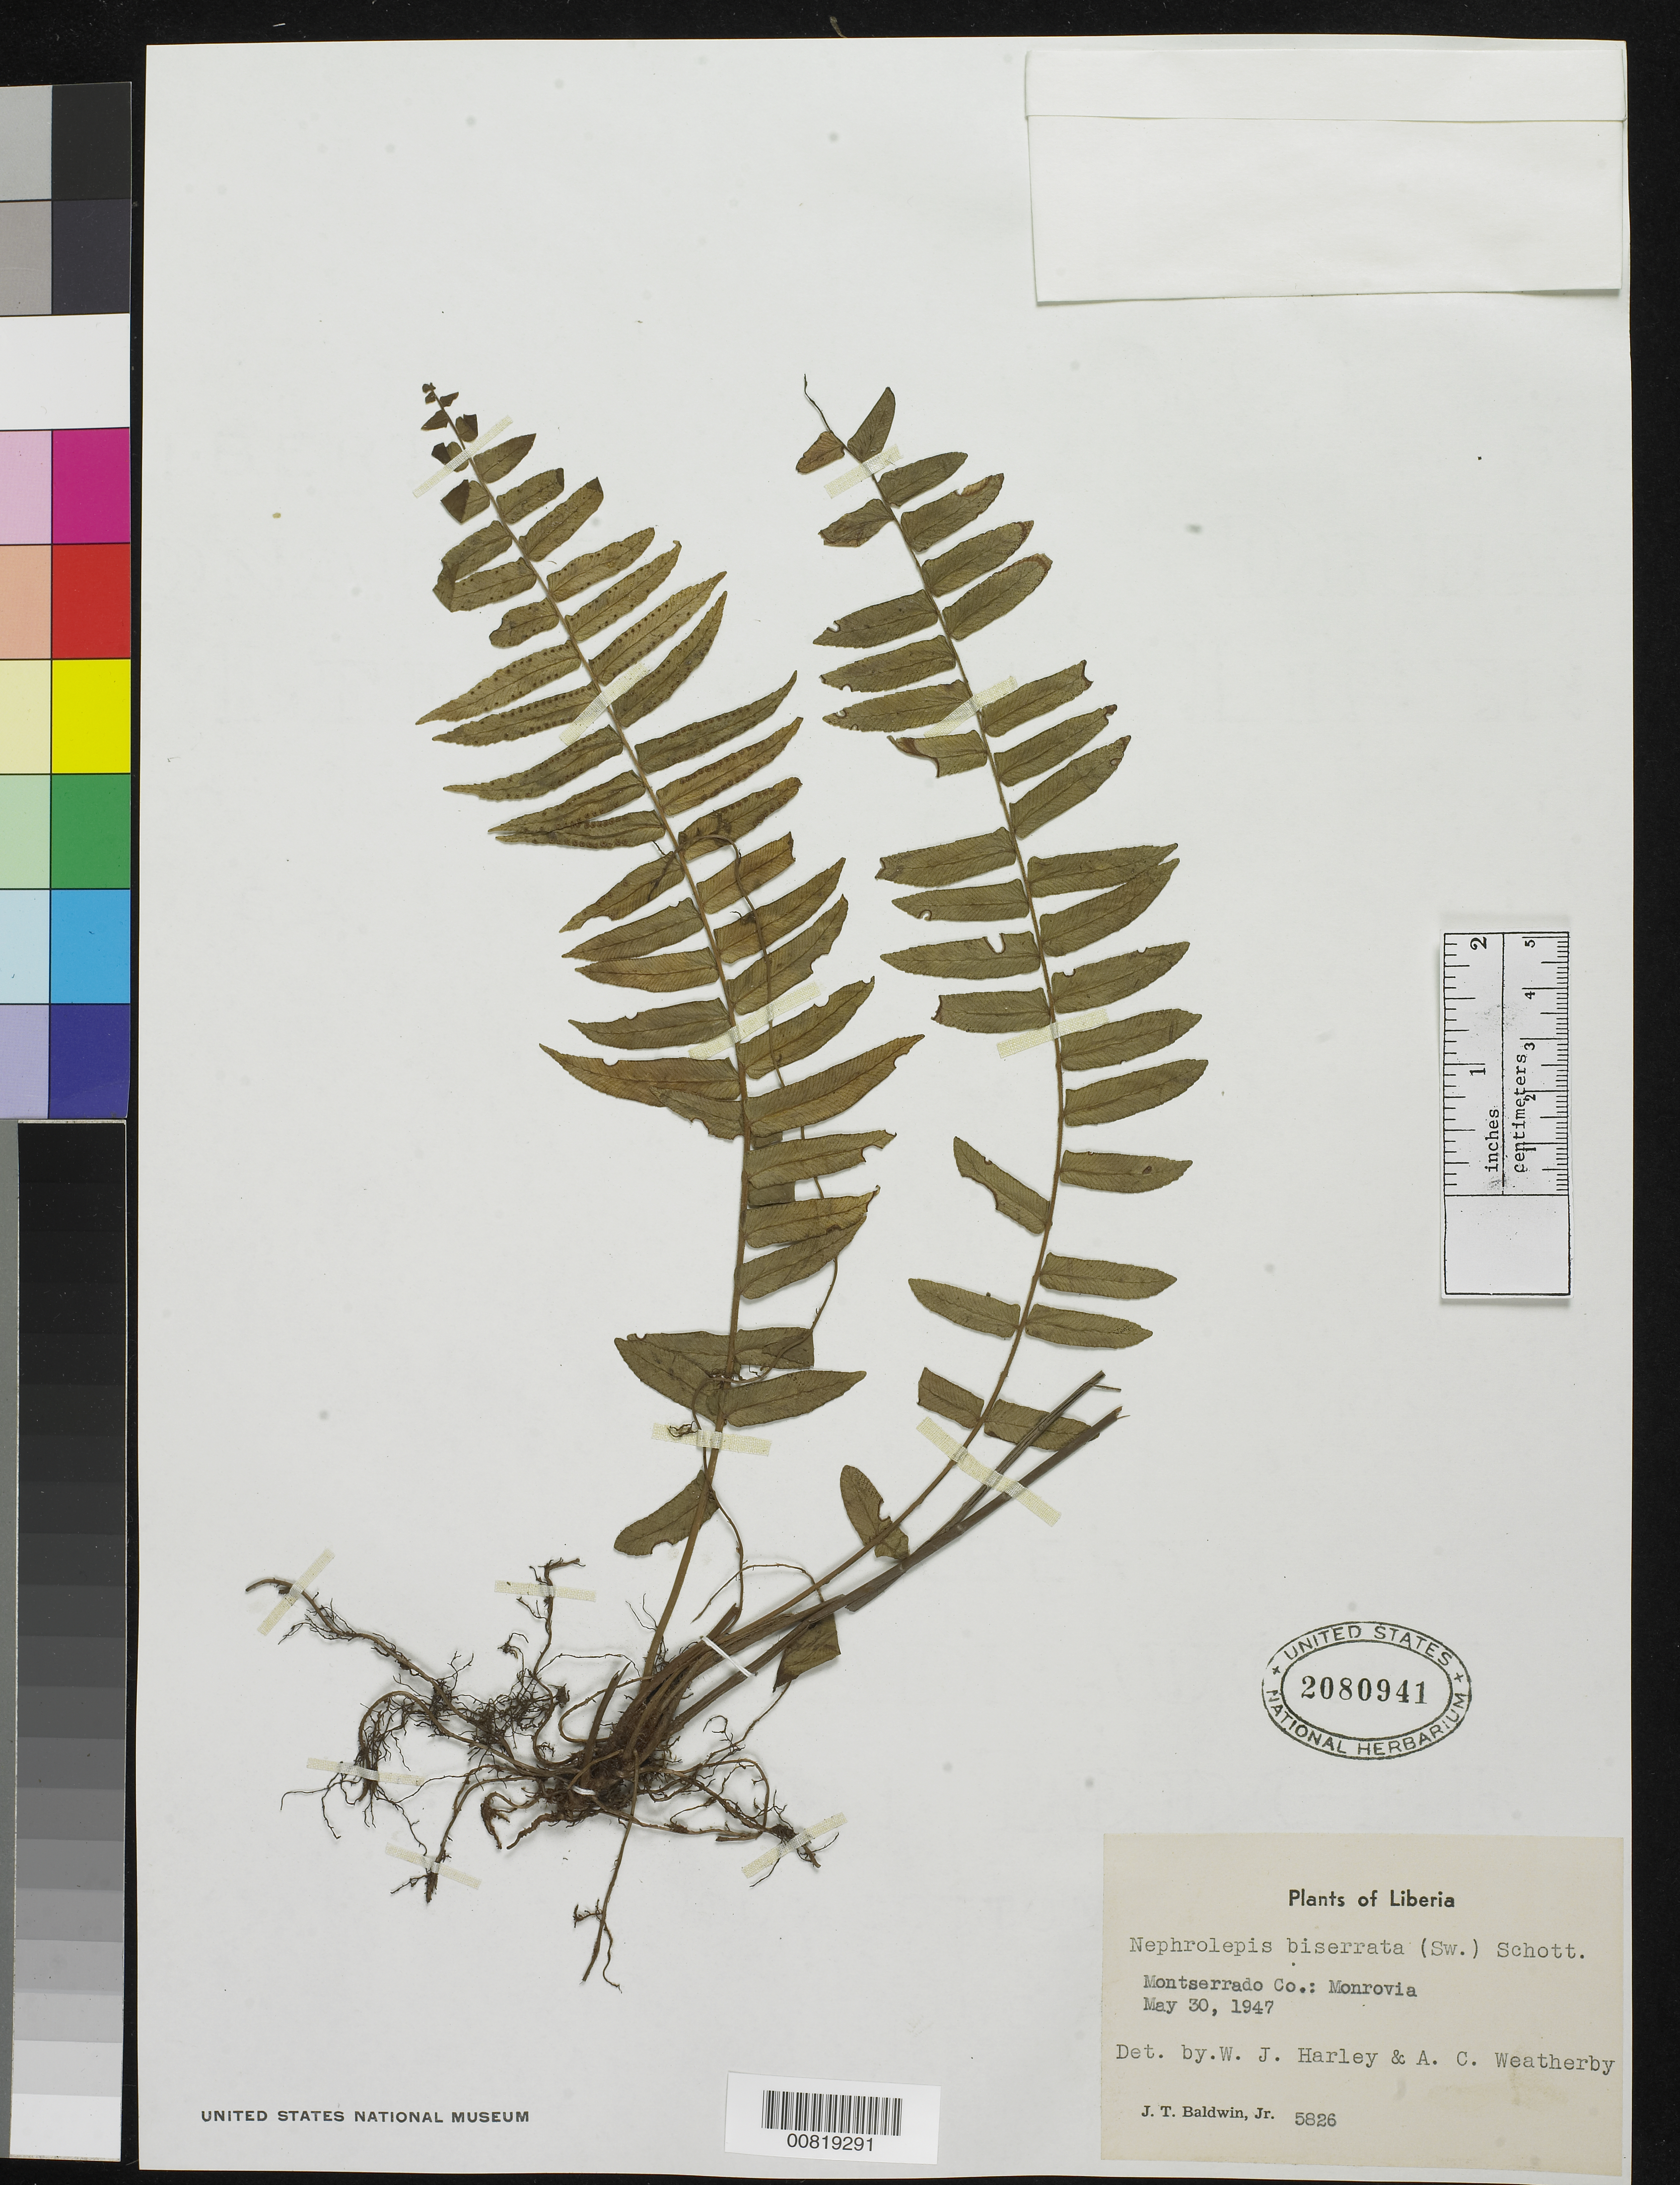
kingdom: Plantae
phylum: Tracheophyta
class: Polypodiopsida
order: Polypodiales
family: Nephrolepidaceae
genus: Nephrolepis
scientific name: Nephrolepis biserrata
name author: (Sw.) Schott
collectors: J. T. Baldwin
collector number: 5826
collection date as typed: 30 May 1947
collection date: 1947-05-30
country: Liberia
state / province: Montserrado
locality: Monrovia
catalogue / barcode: US 2080941